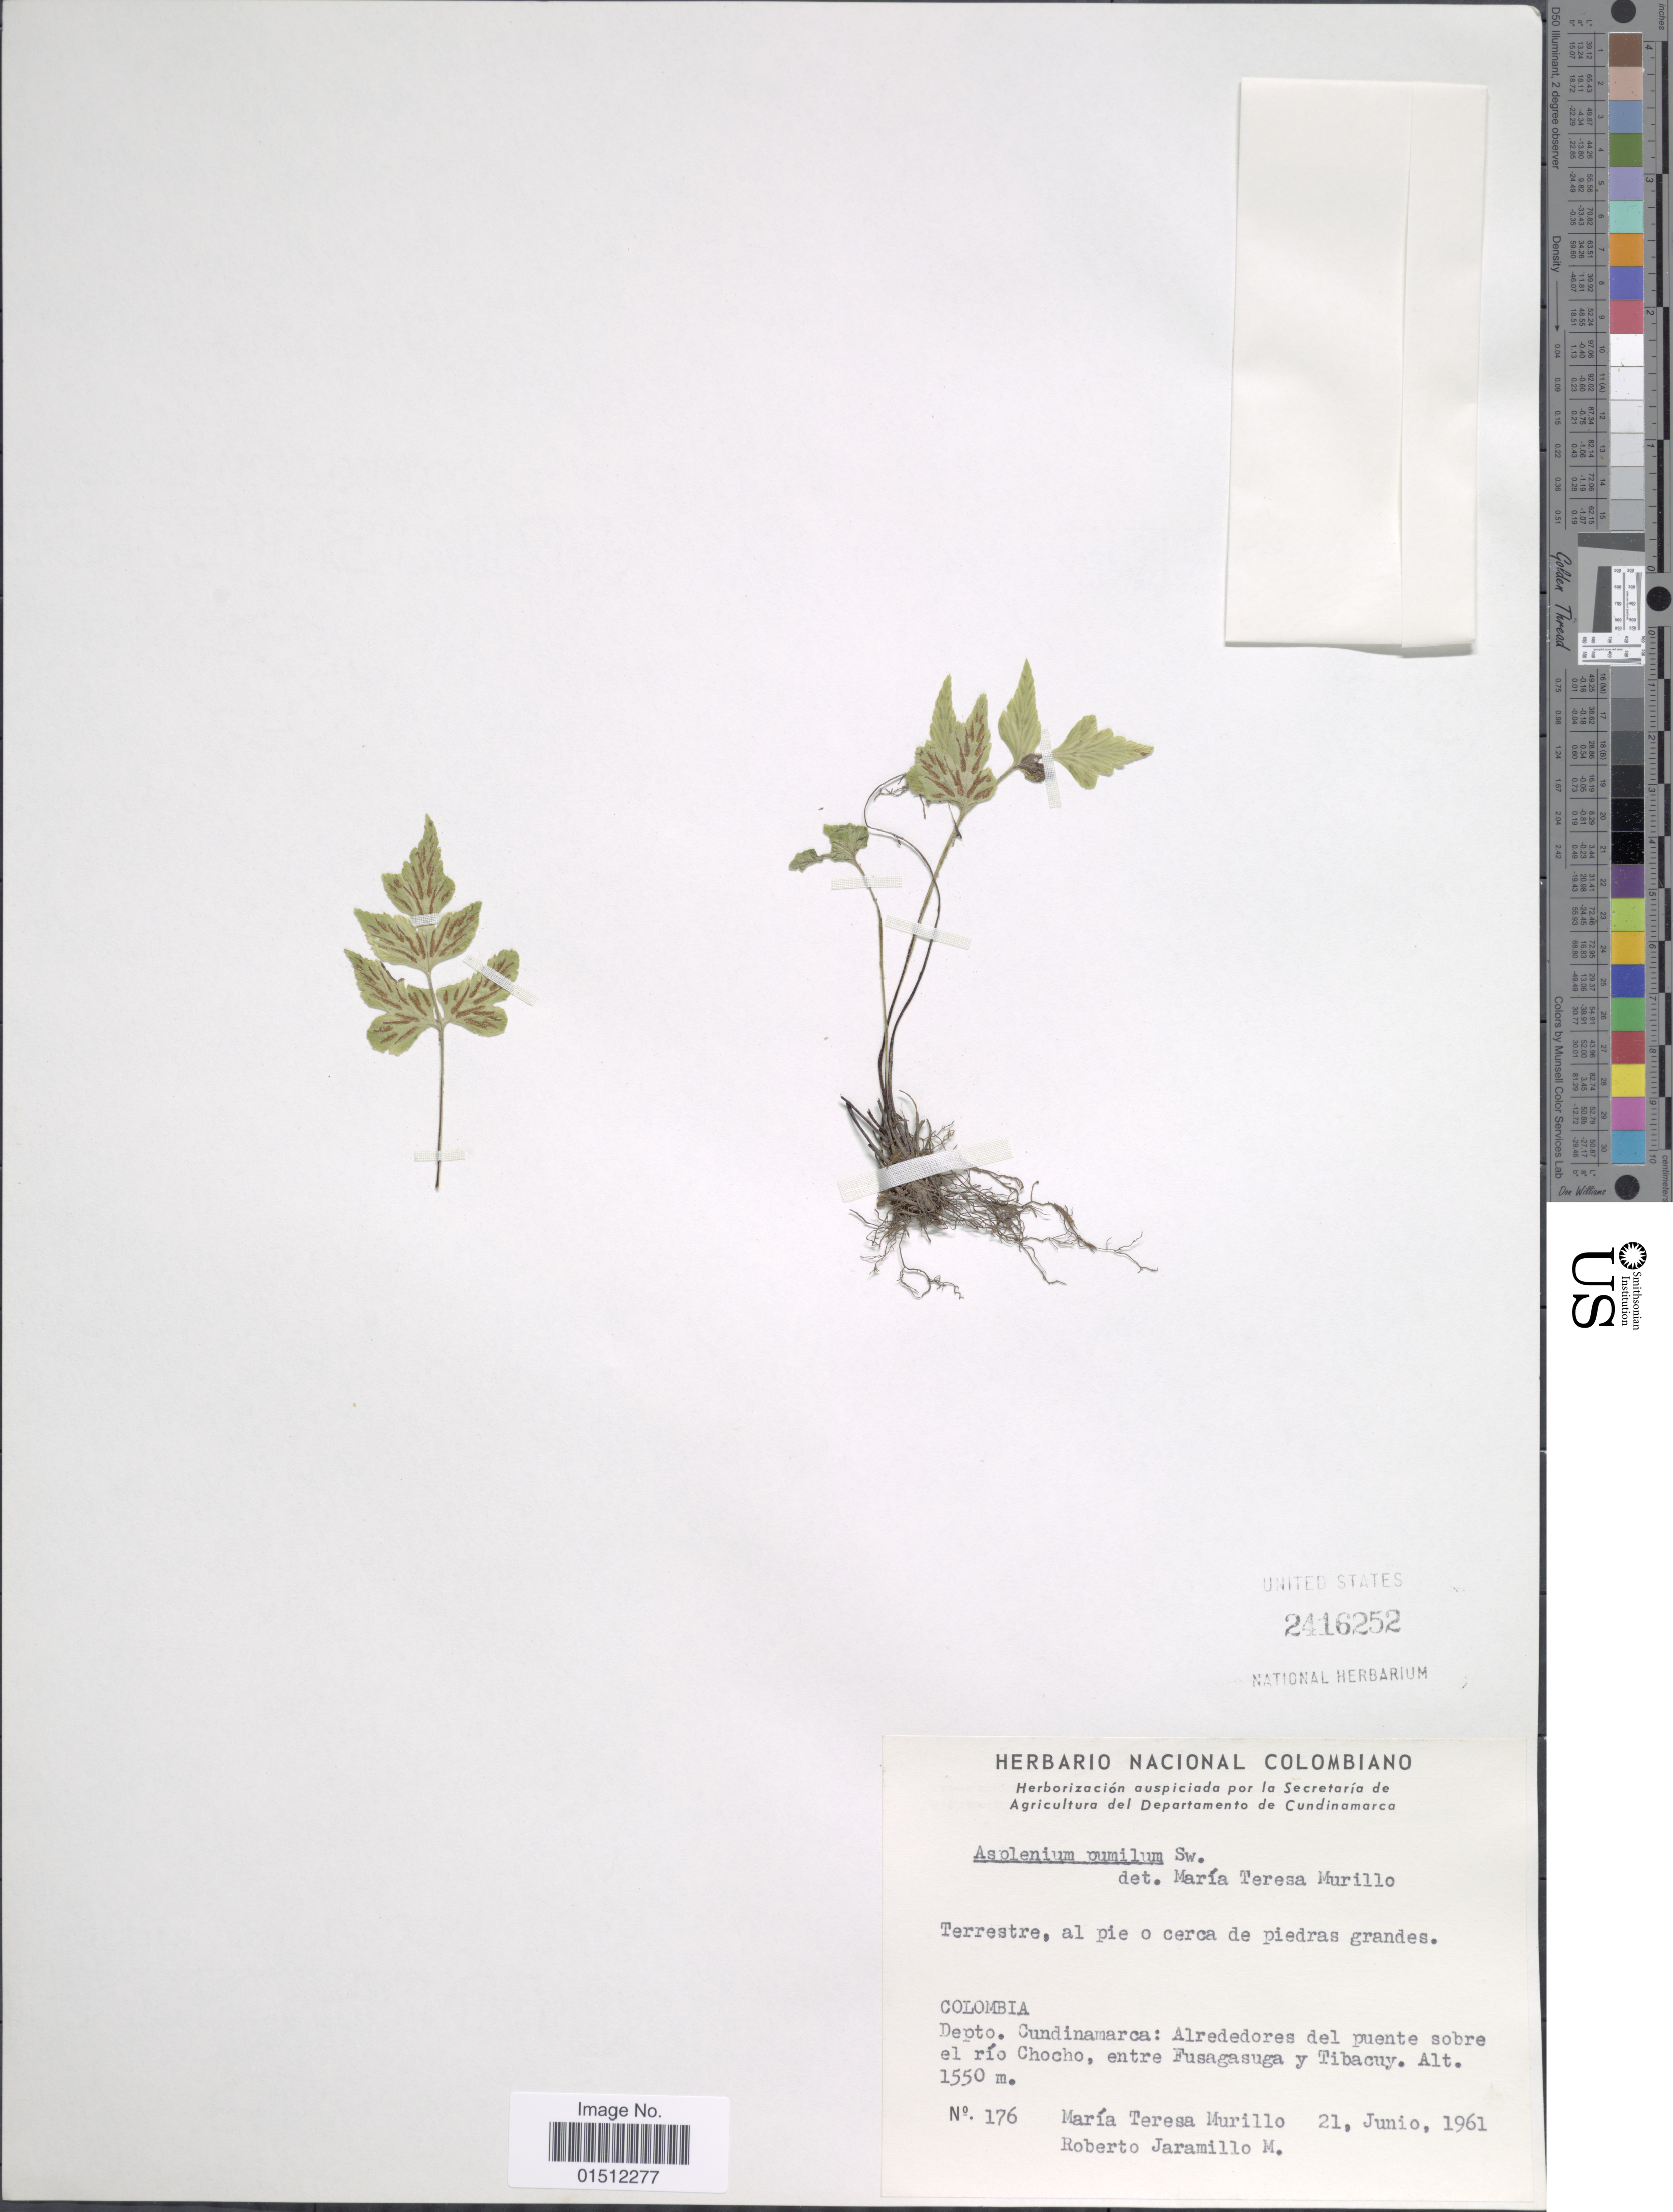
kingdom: Plantae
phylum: Tracheophyta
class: Polypodiopsida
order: Polypodiales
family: Aspleniaceae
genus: Asplenium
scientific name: Asplenium pumilum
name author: Sw.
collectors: M. Murillo & R. Jaramillo M.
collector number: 176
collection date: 1961-06-21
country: Colombia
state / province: Cundinamarca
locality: Terrestre, al pie o cerca de piedras grandes. Colombia, Depto. Cundinamarca: Alrededores del puente sobre el rio Chocho, entre Fusagasuga y Tibacuy.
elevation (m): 1550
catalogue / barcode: US 2416252